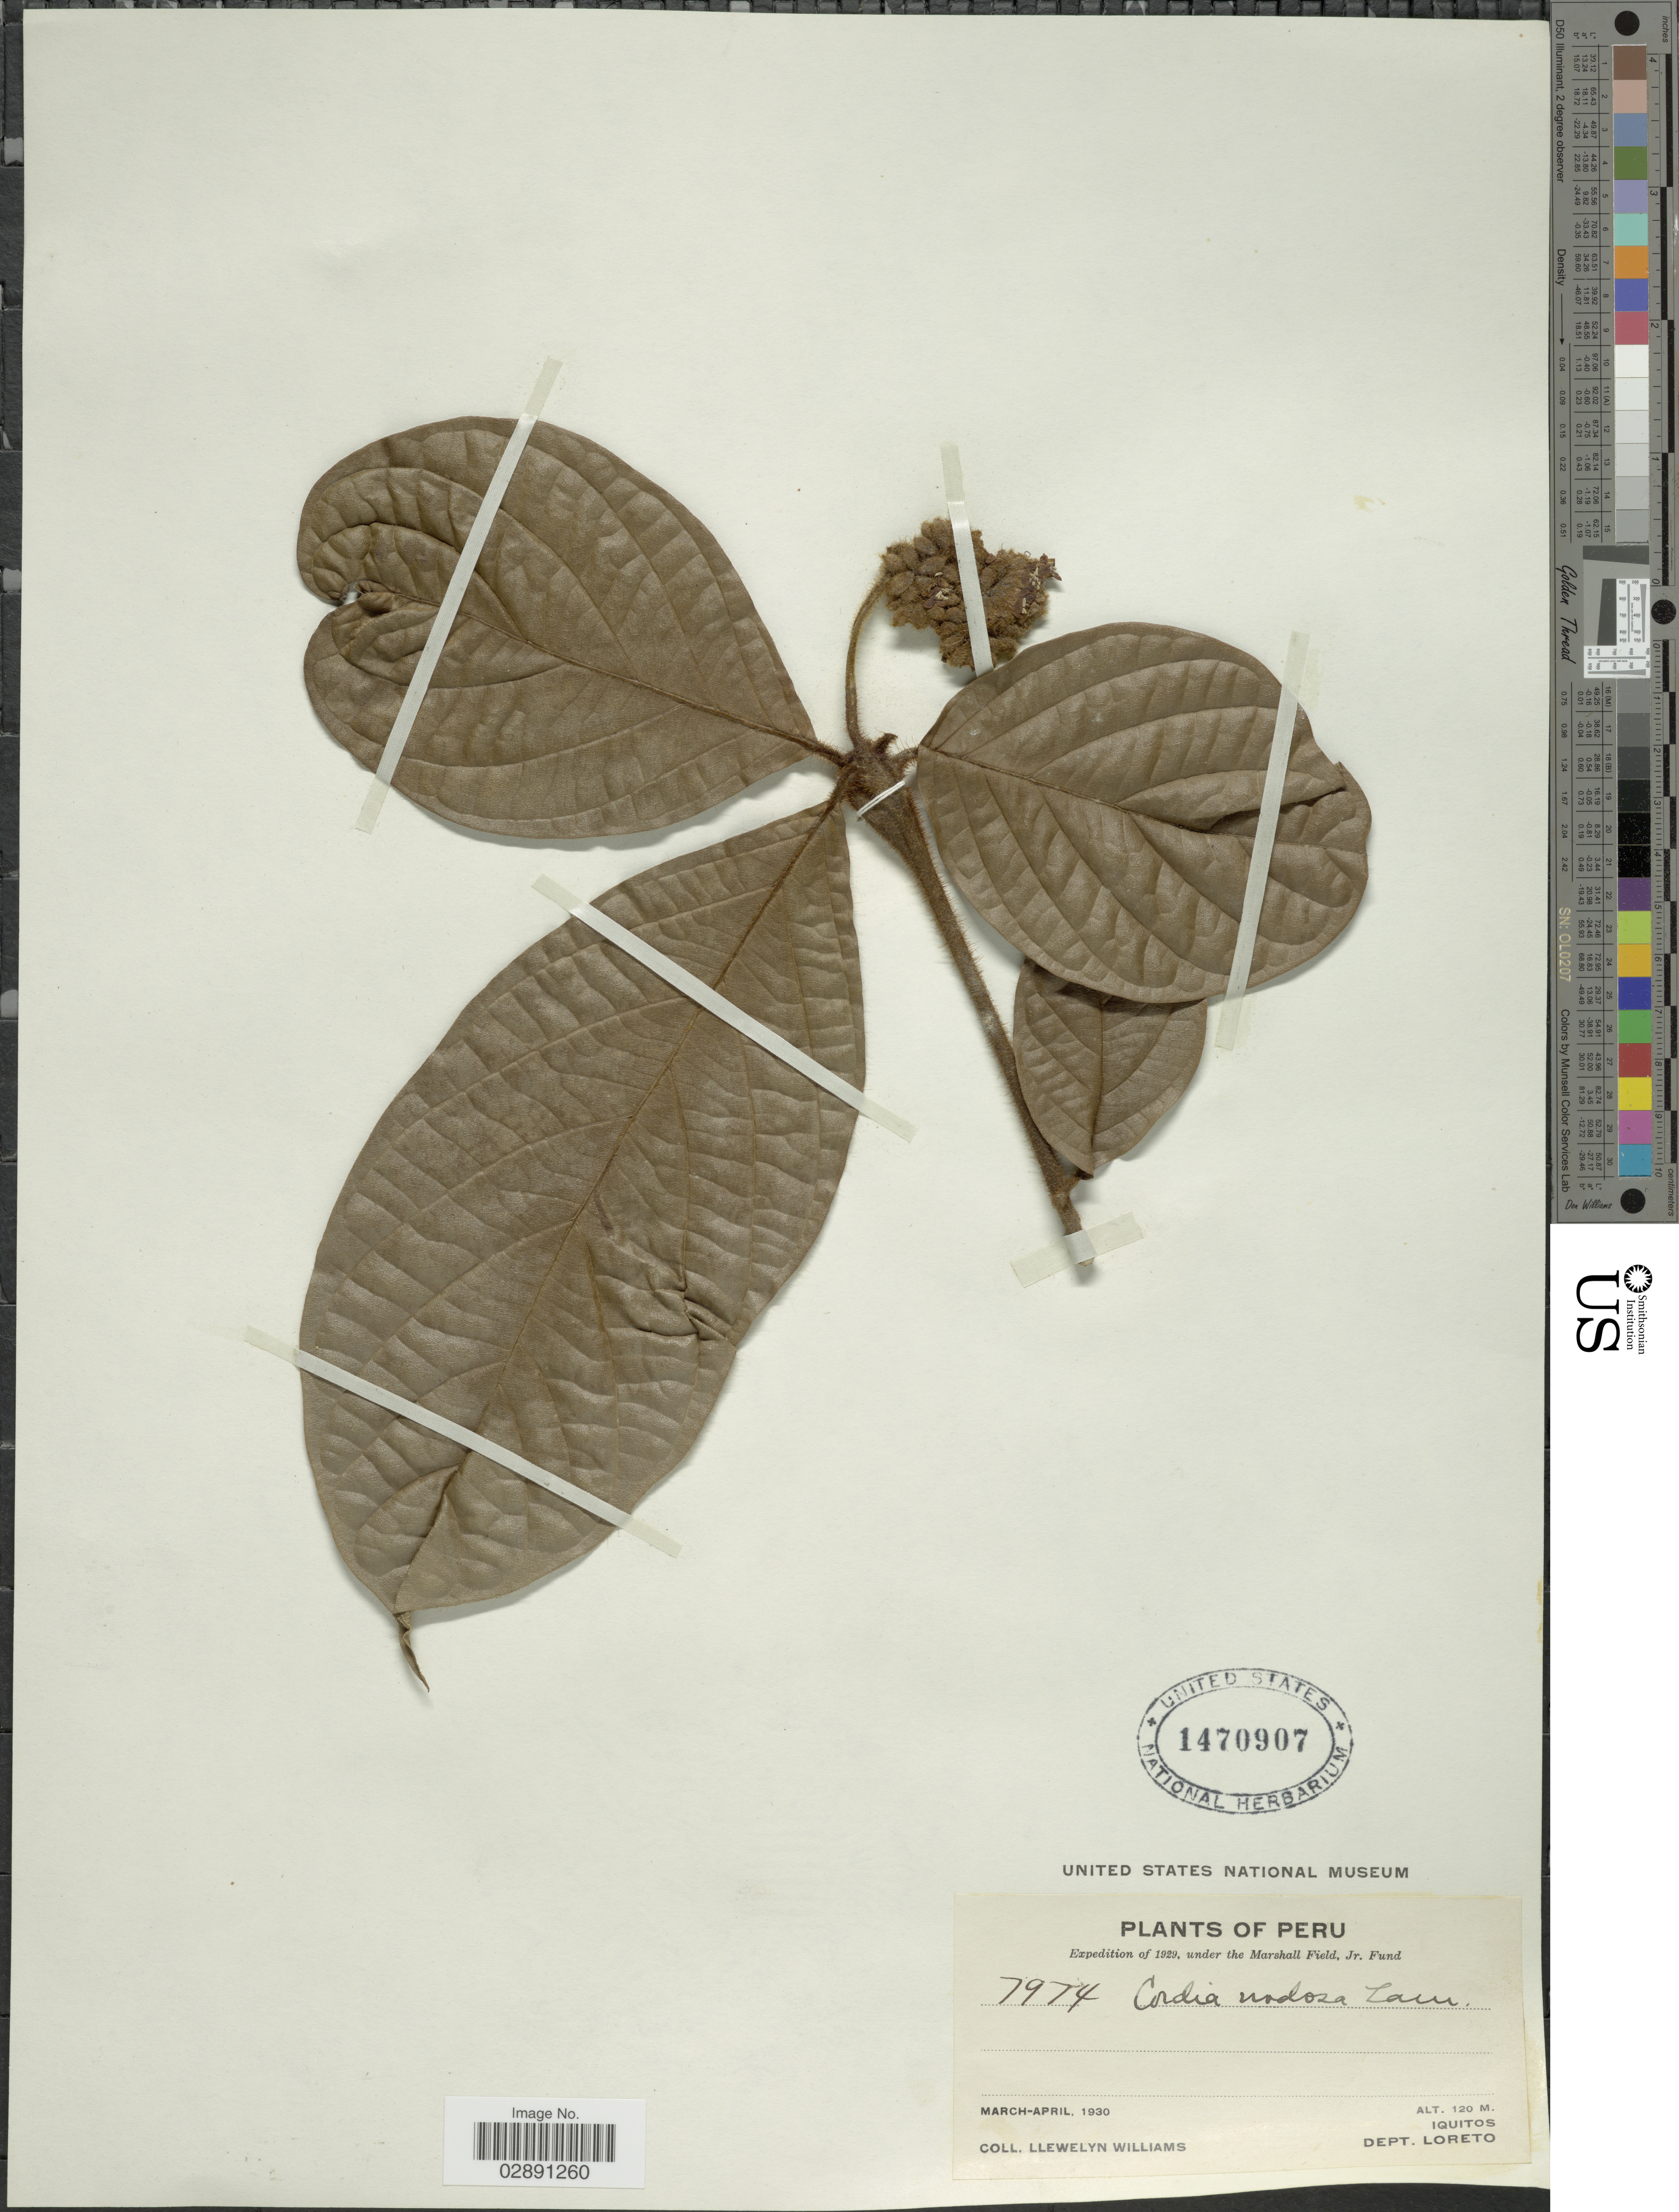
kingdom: Plantae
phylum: Tracheophyta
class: Magnoliopsida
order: Boraginales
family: Cordiaceae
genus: Cordia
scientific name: Cordia nodosa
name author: Lam.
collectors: Ll. Williams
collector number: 7974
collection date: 1930-03/1930-04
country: Peru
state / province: Loreto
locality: Iquitos. Dept. Loreto.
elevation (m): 120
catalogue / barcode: US 1470907